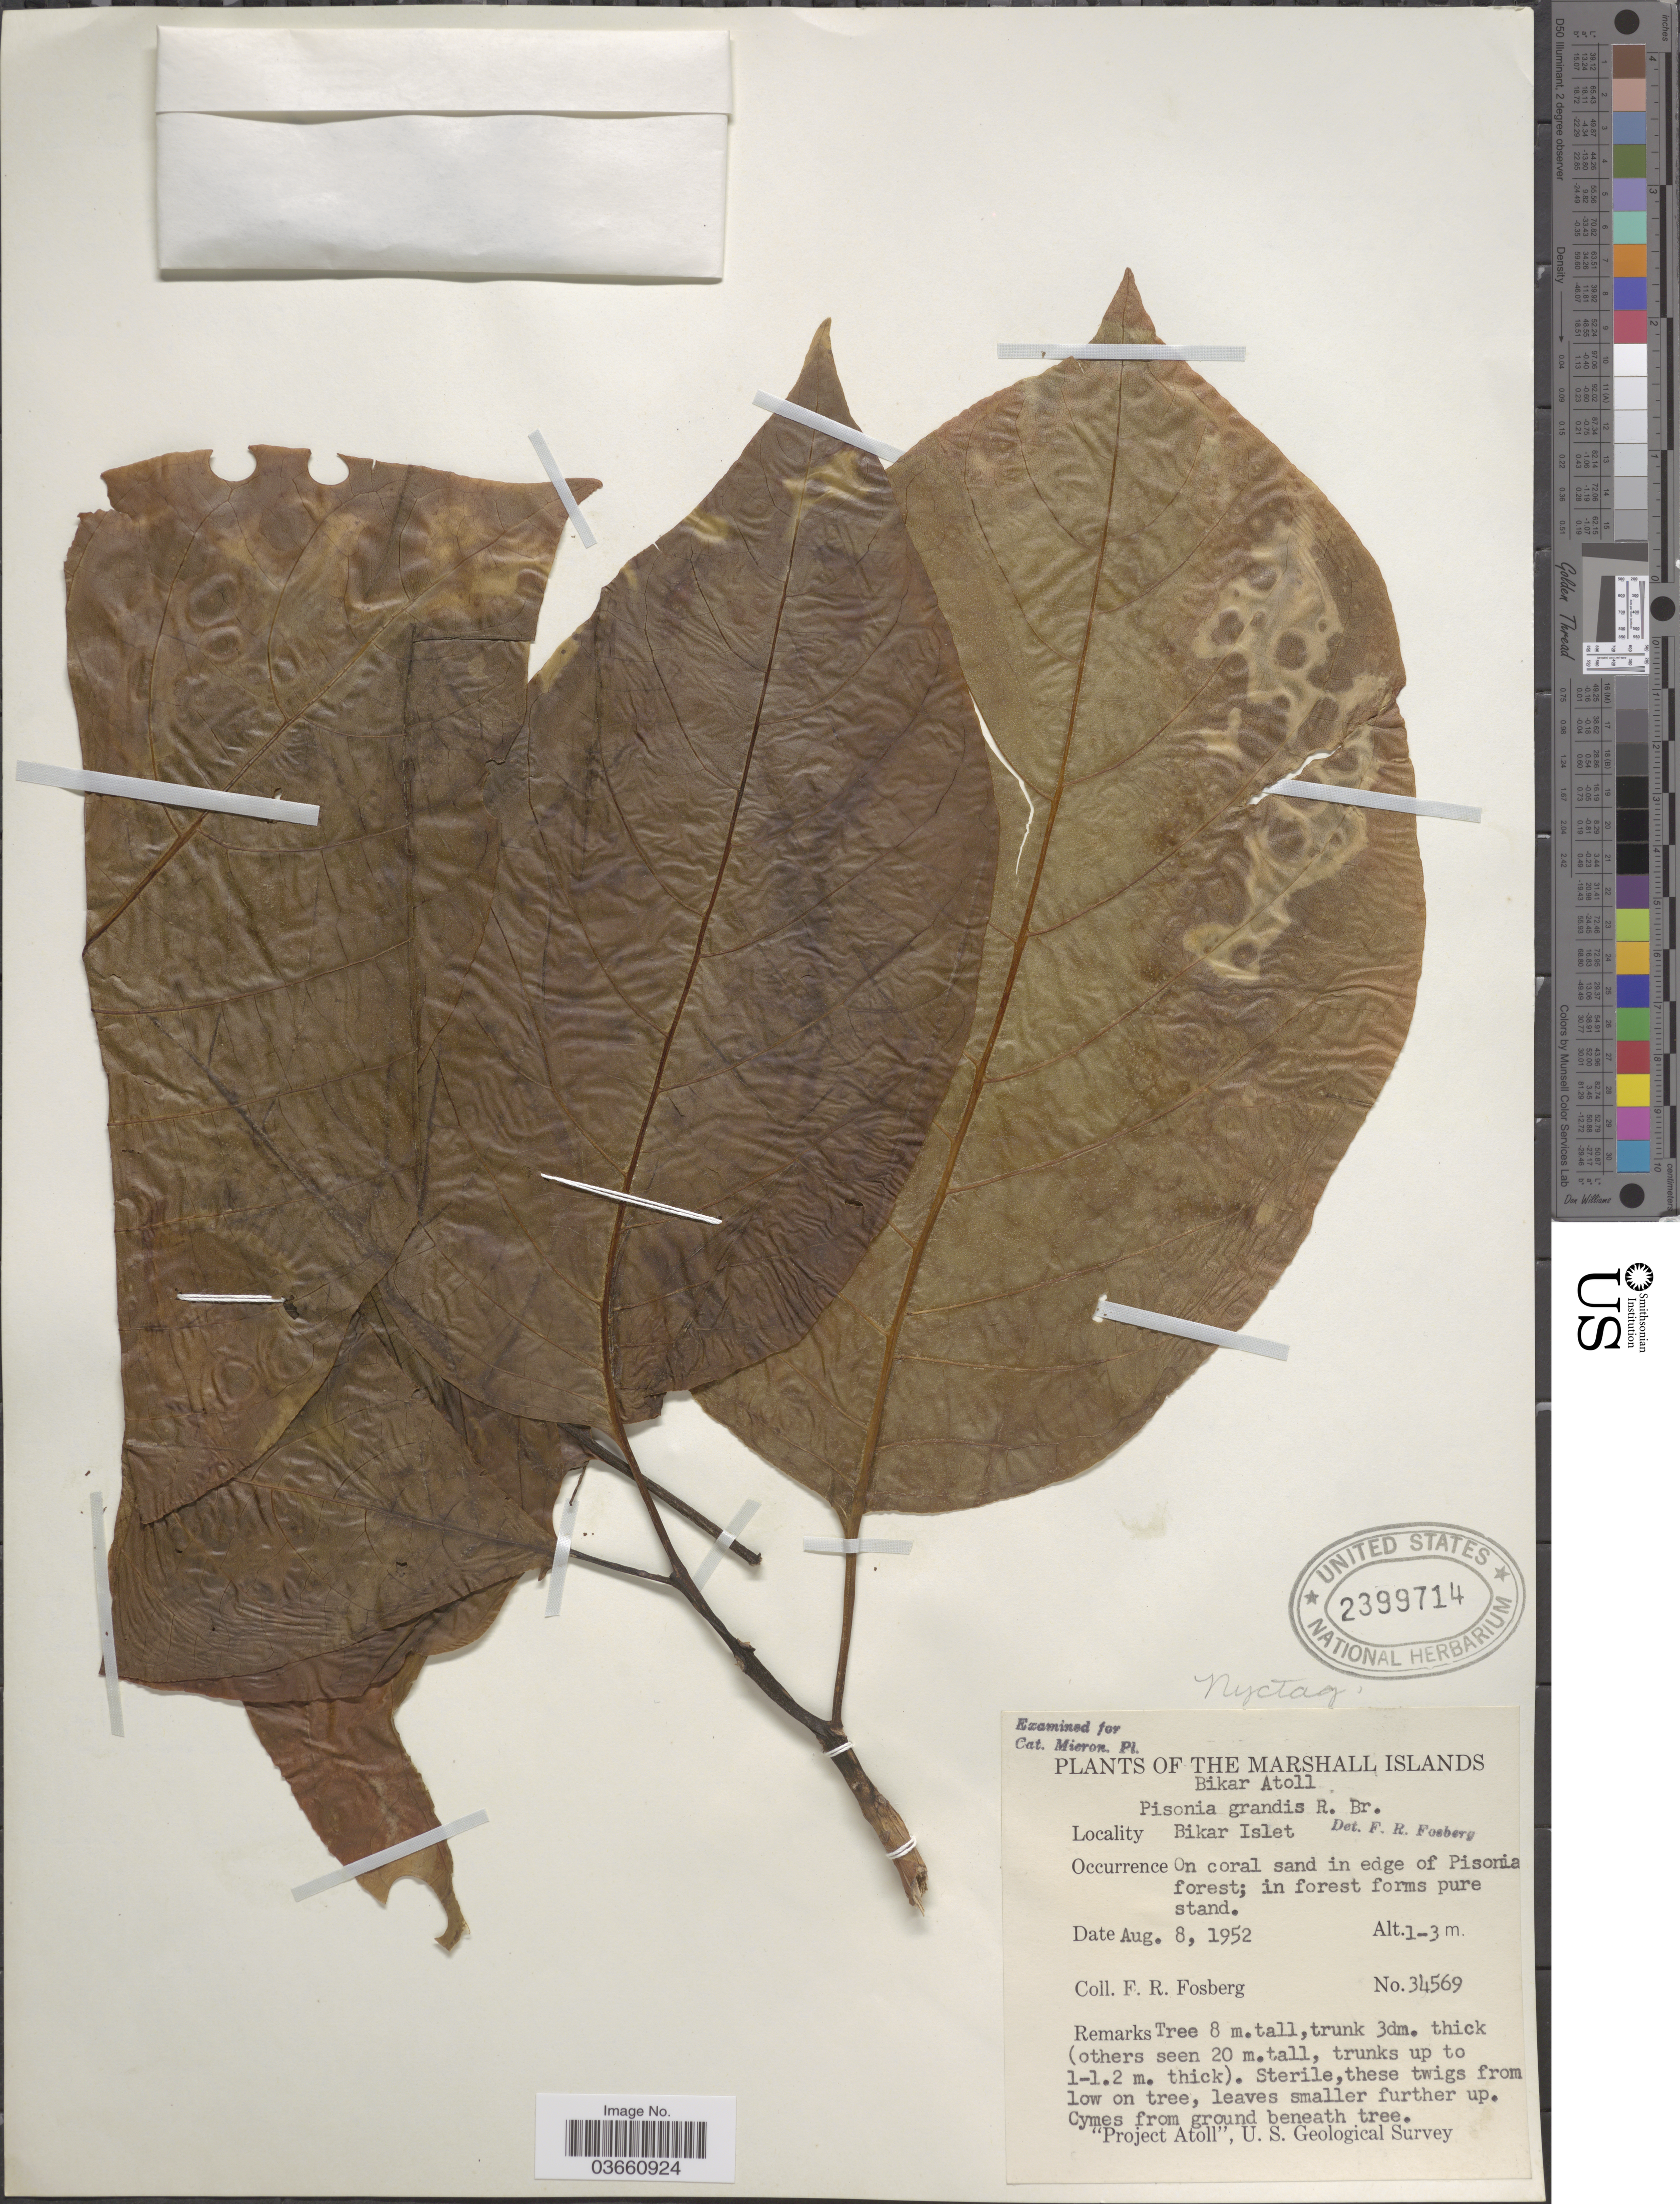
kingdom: Plantae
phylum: Tracheophyta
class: Magnoliopsida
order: Caryophyllales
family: Nyctaginaceae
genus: Pisonia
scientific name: Pisonia grandis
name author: R. Br.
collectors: F. R. Fosberg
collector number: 34569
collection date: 1952-08-08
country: Marshall Islands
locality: Bikar Atoll. Bikar Islet.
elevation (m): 1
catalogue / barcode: US 2399714